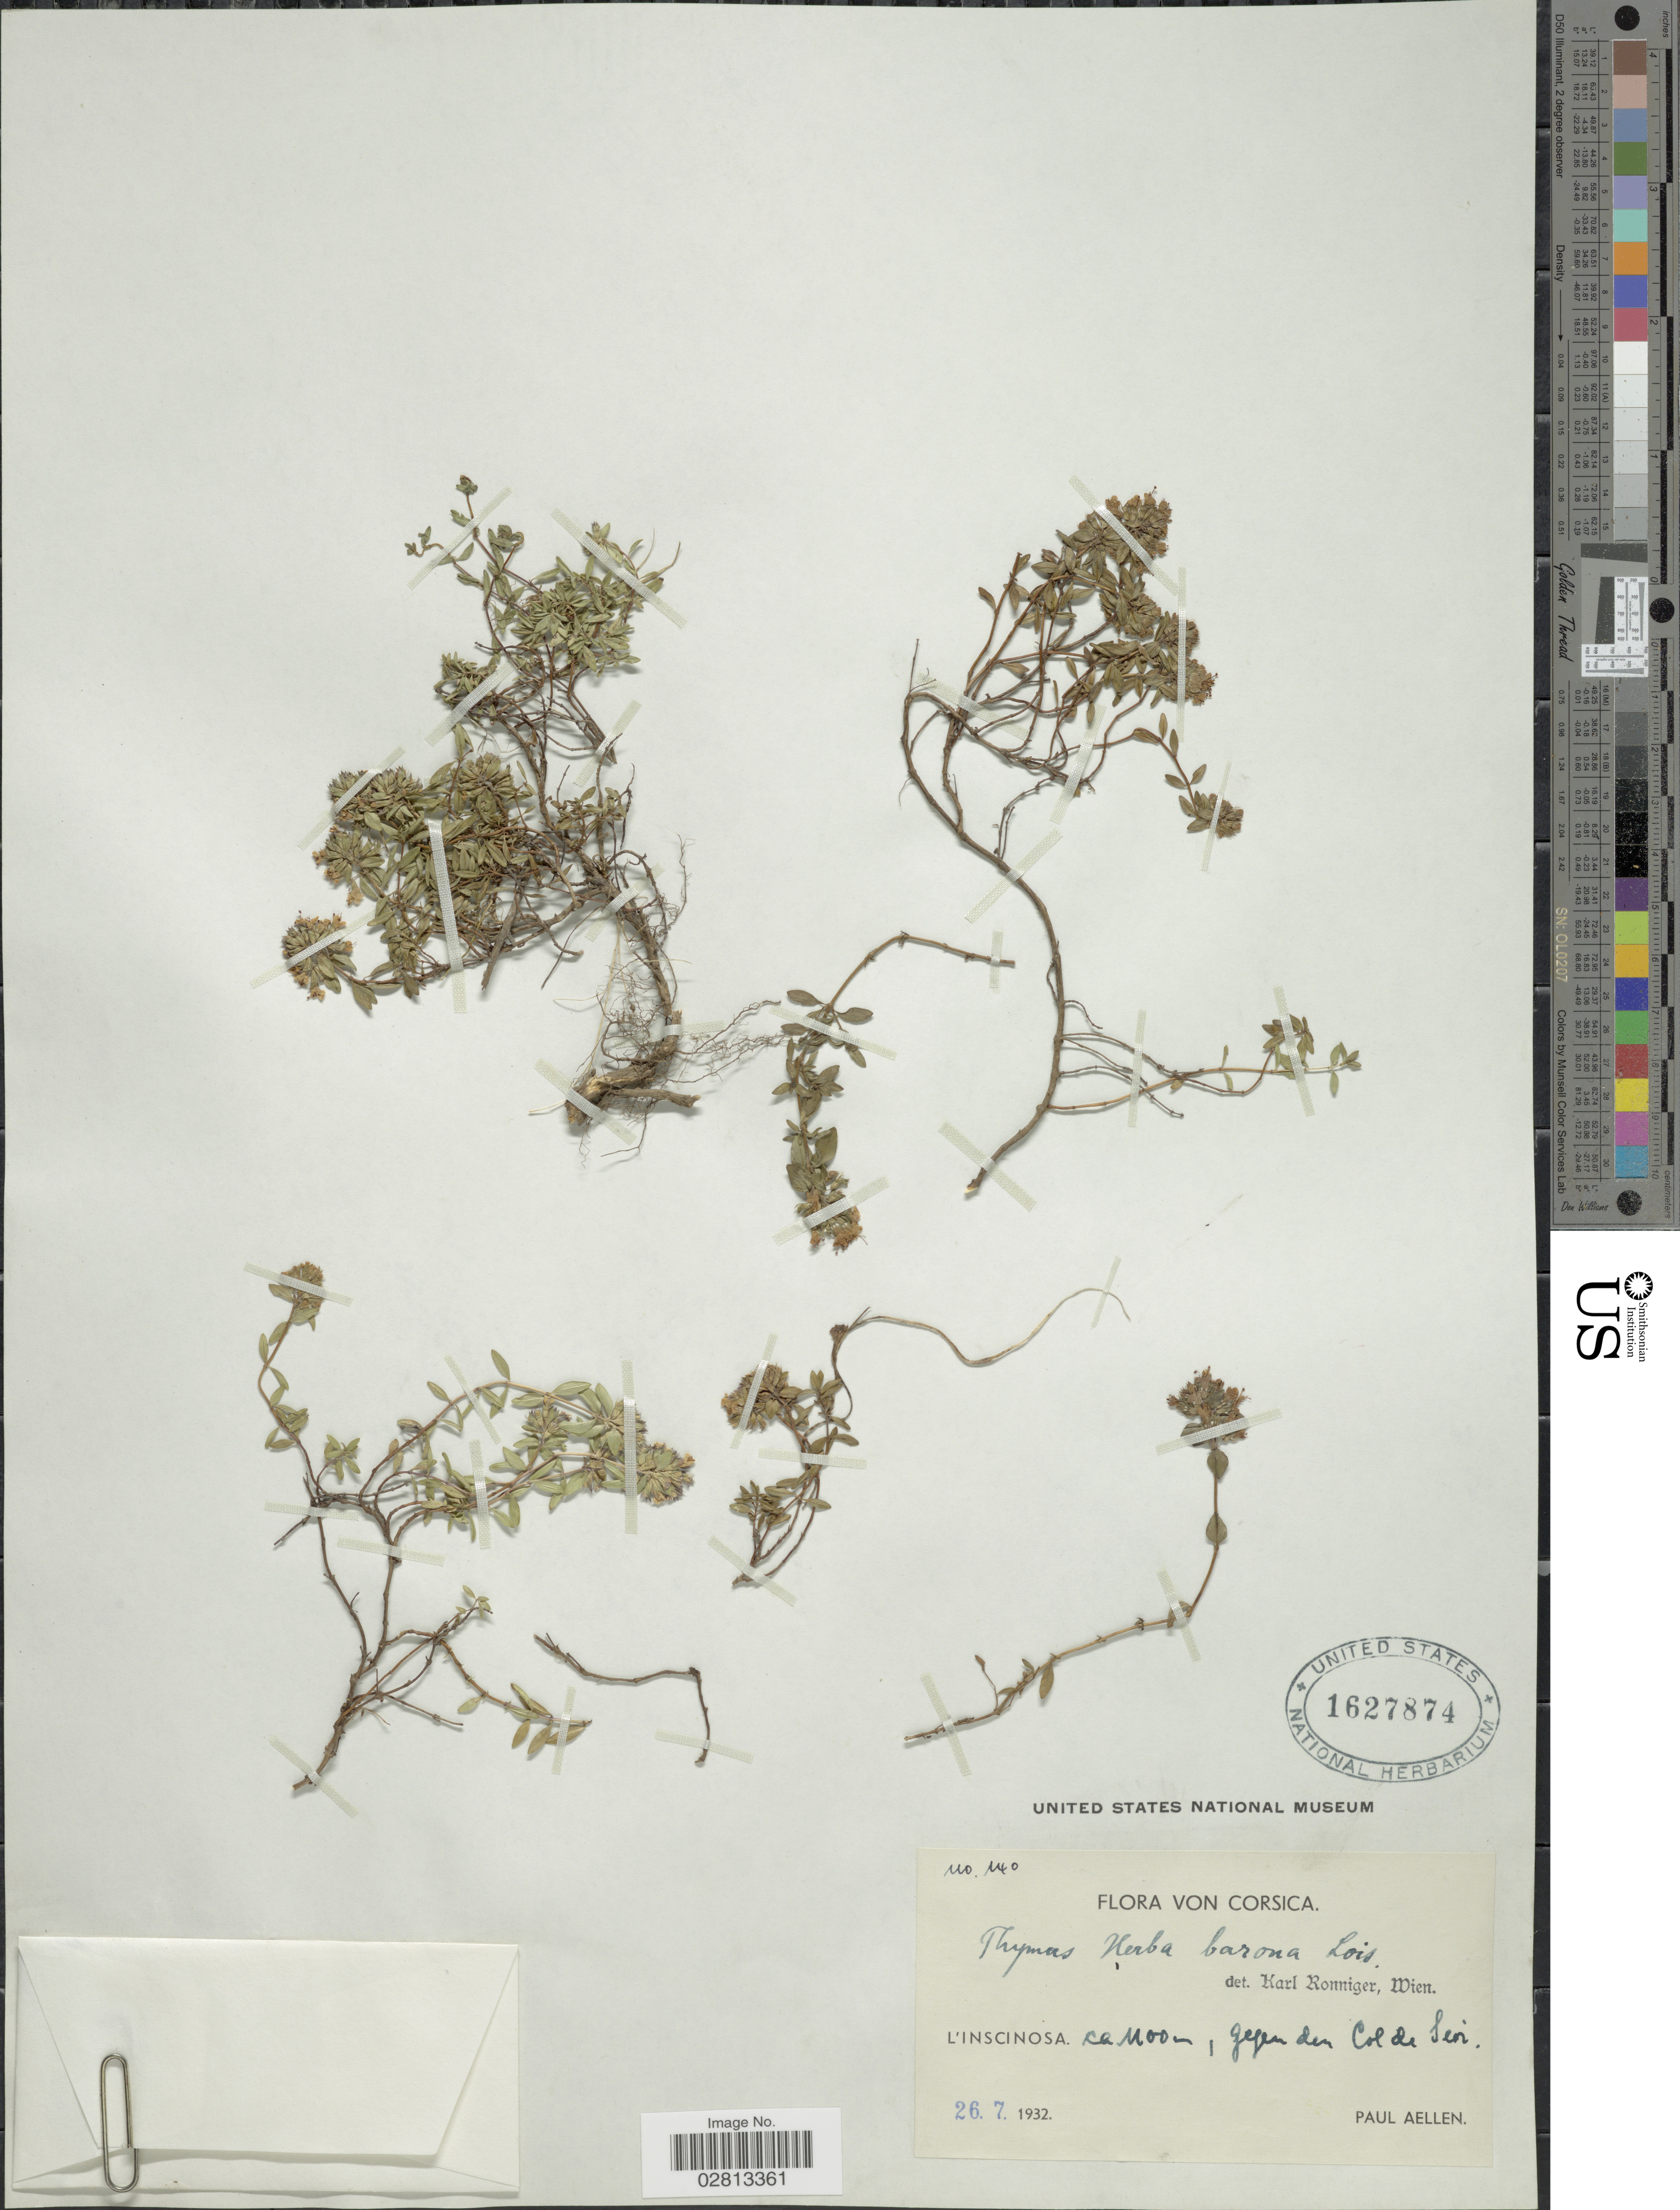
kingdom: Plantae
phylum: Tracheophyta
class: Magnoliopsida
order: Lamiales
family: Lamiaceae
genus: Thymus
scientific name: Thymus herba-barona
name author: Loisel.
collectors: P. Aellen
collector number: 140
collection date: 1932-07-26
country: France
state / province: Corsica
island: Corse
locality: L' Inscinosa. Gegen des Col de Sen. [interpreted]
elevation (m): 1100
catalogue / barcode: US 1627874